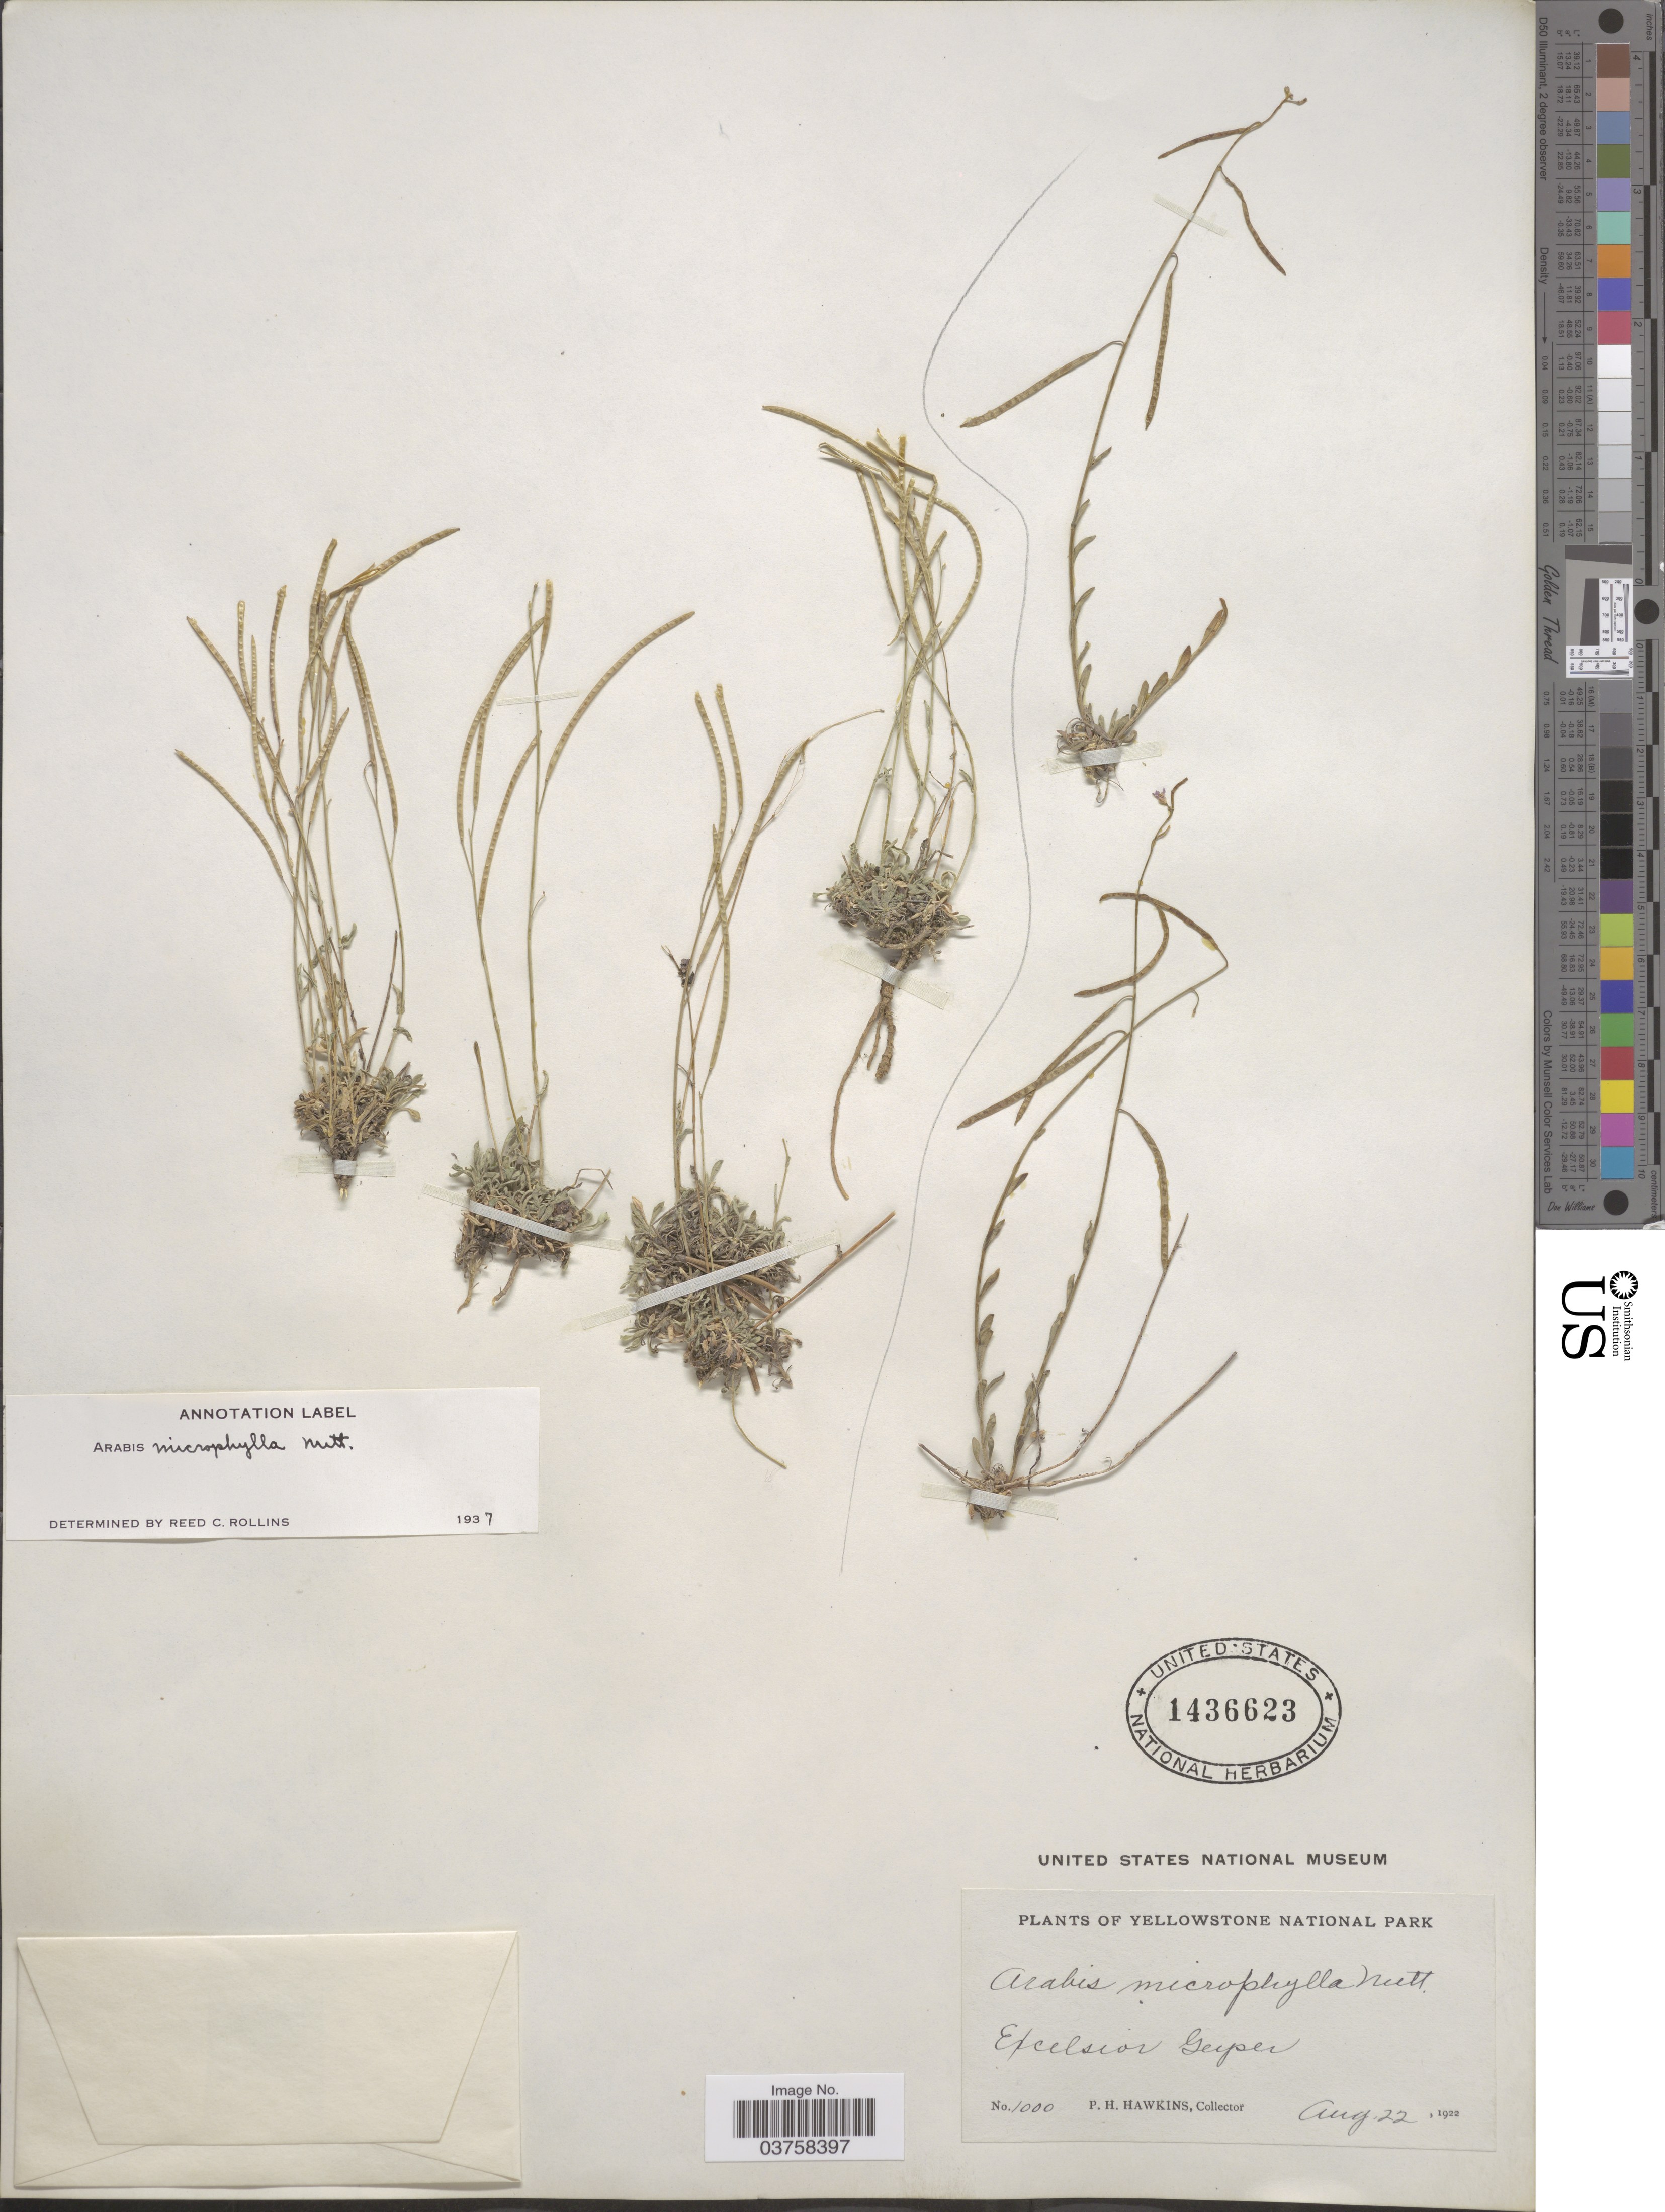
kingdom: Plantae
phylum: Tracheophyta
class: Magnoliopsida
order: Brassicales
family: Brassicaceae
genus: Arabis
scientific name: Arabis microphylla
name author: Nutt.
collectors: P. Hawkins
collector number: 1000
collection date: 1922-08-22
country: United States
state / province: Wyoming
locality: Yellowstone National Park. Excelsior Geyser.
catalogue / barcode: US 1436623